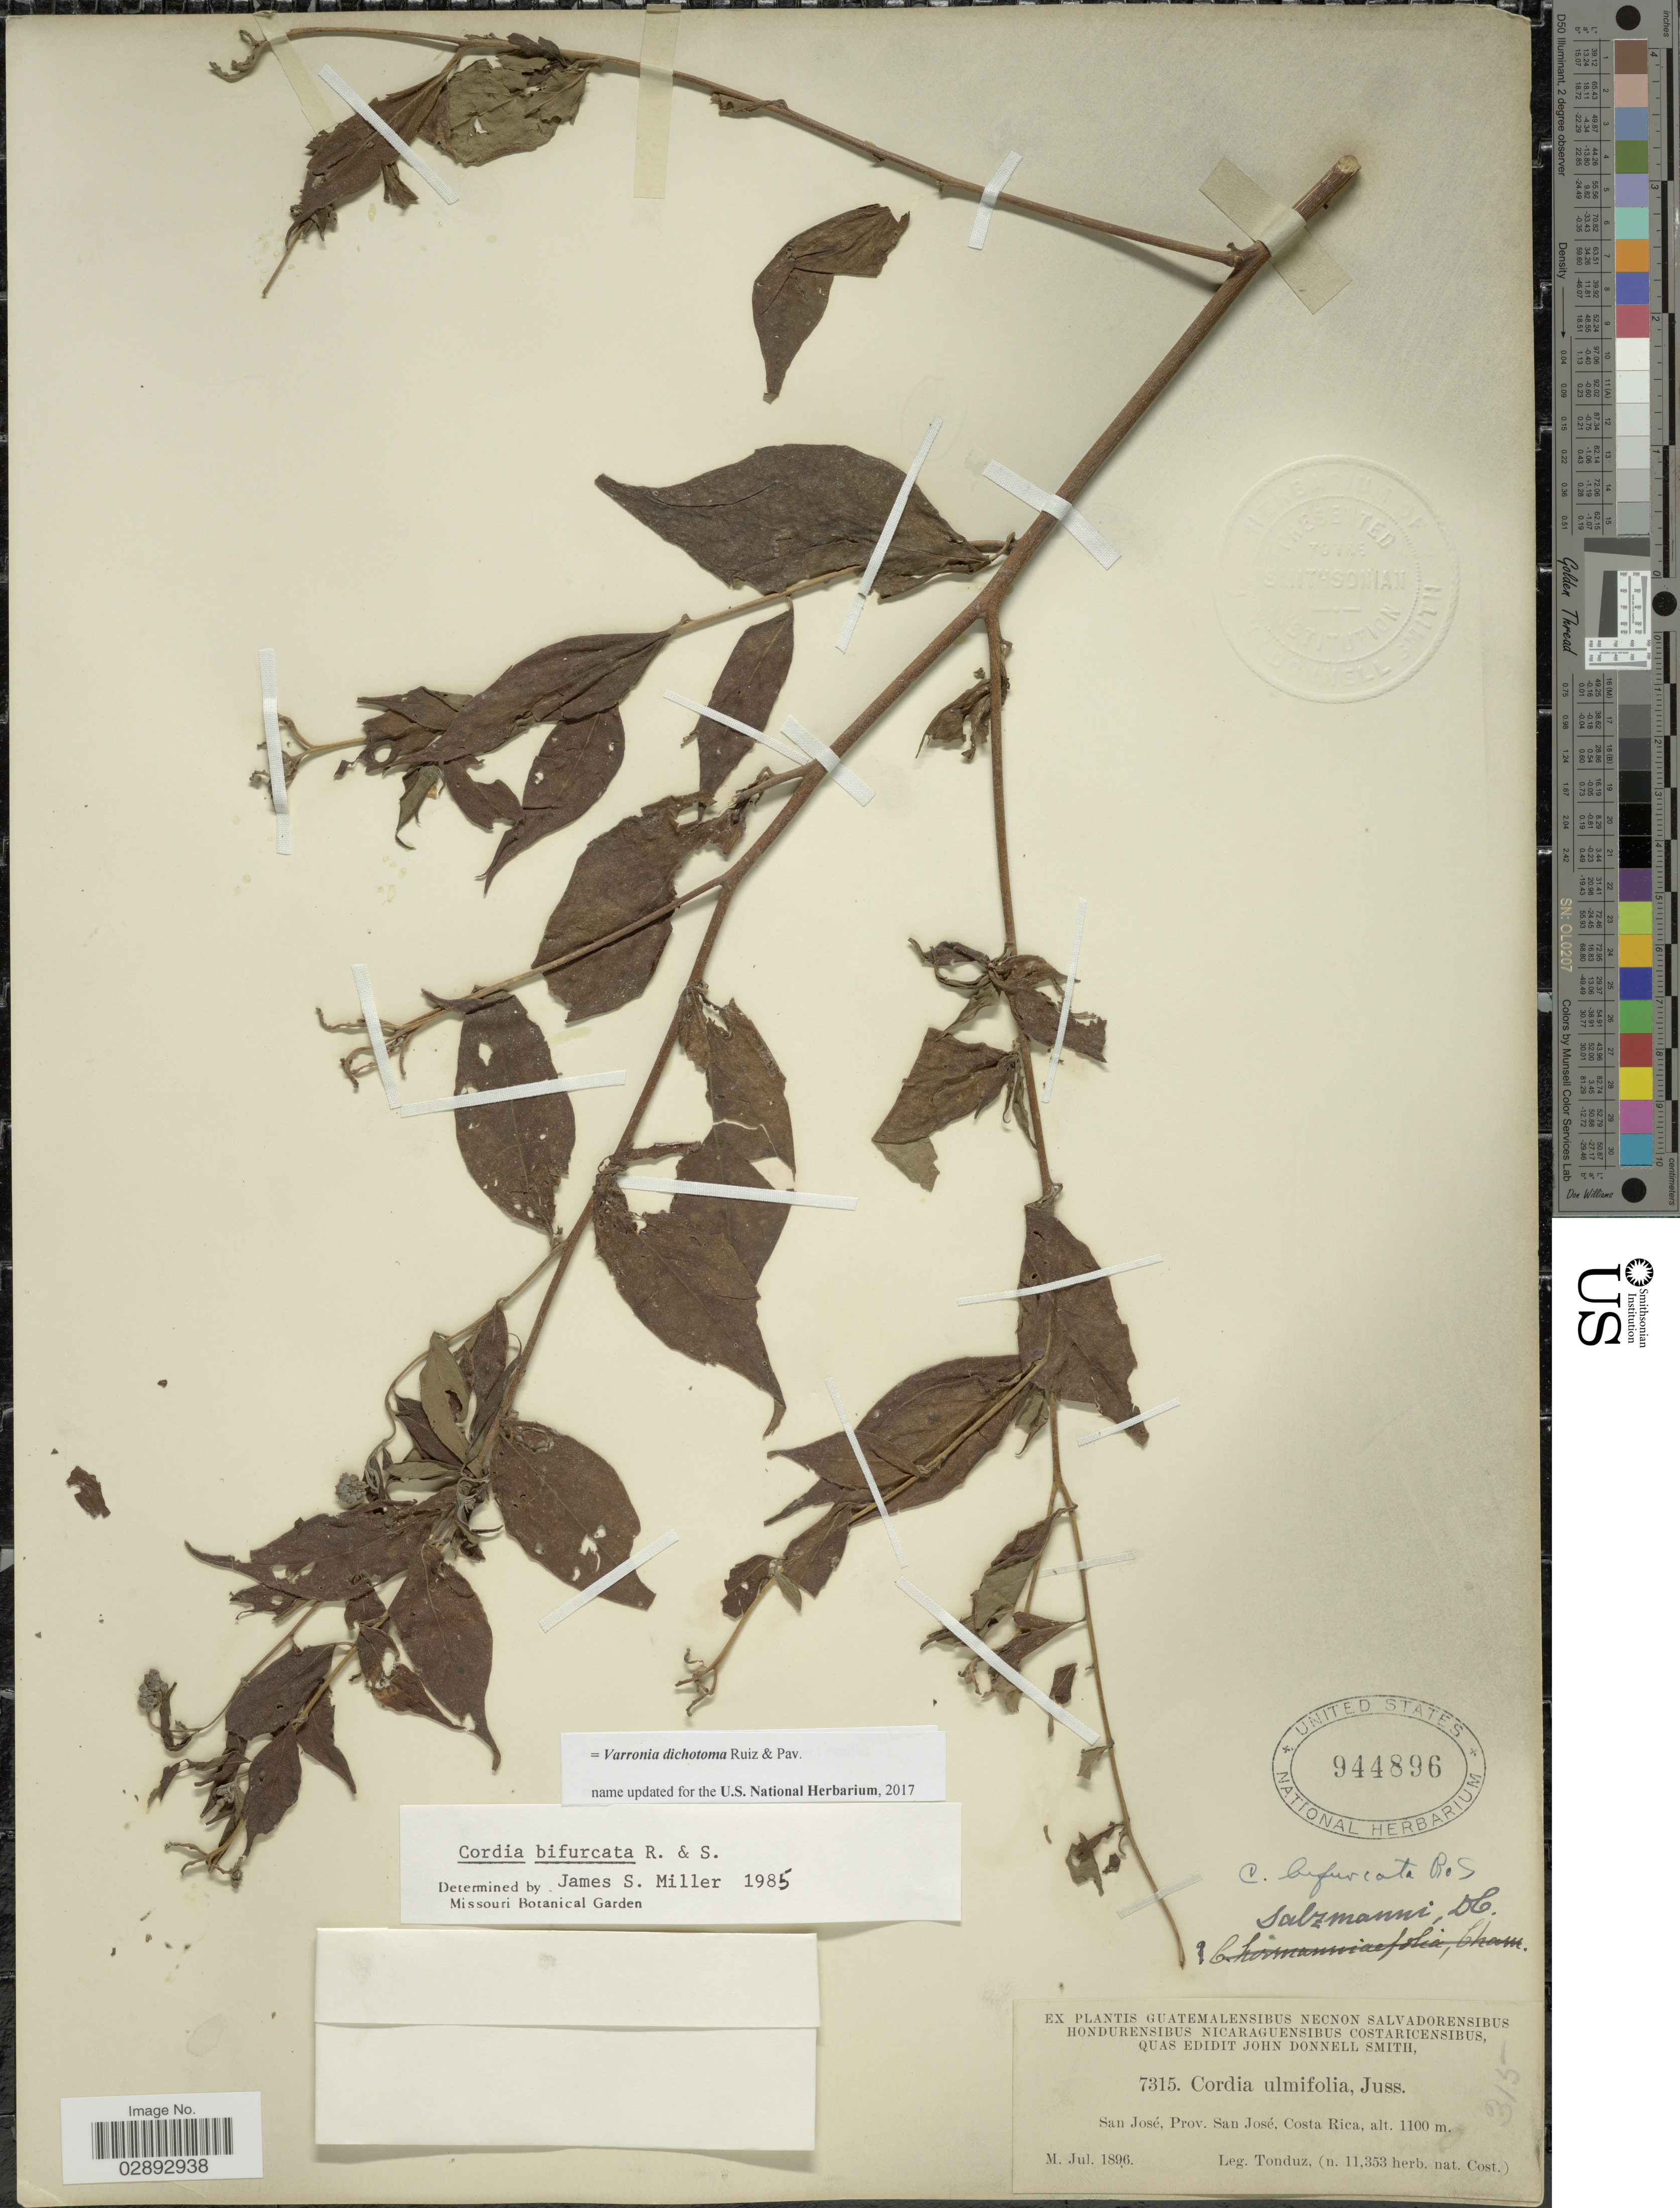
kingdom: Plantae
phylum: Tracheophyta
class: Magnoliopsida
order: Boraginales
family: Cordiaceae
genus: Varronia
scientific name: Varronia dichotoma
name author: Ruiz & Pav.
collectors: Tonduz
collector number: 7315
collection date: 1896-07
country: Costa Rica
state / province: San José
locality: San José, Prov. San José.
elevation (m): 1100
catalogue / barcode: US 944896